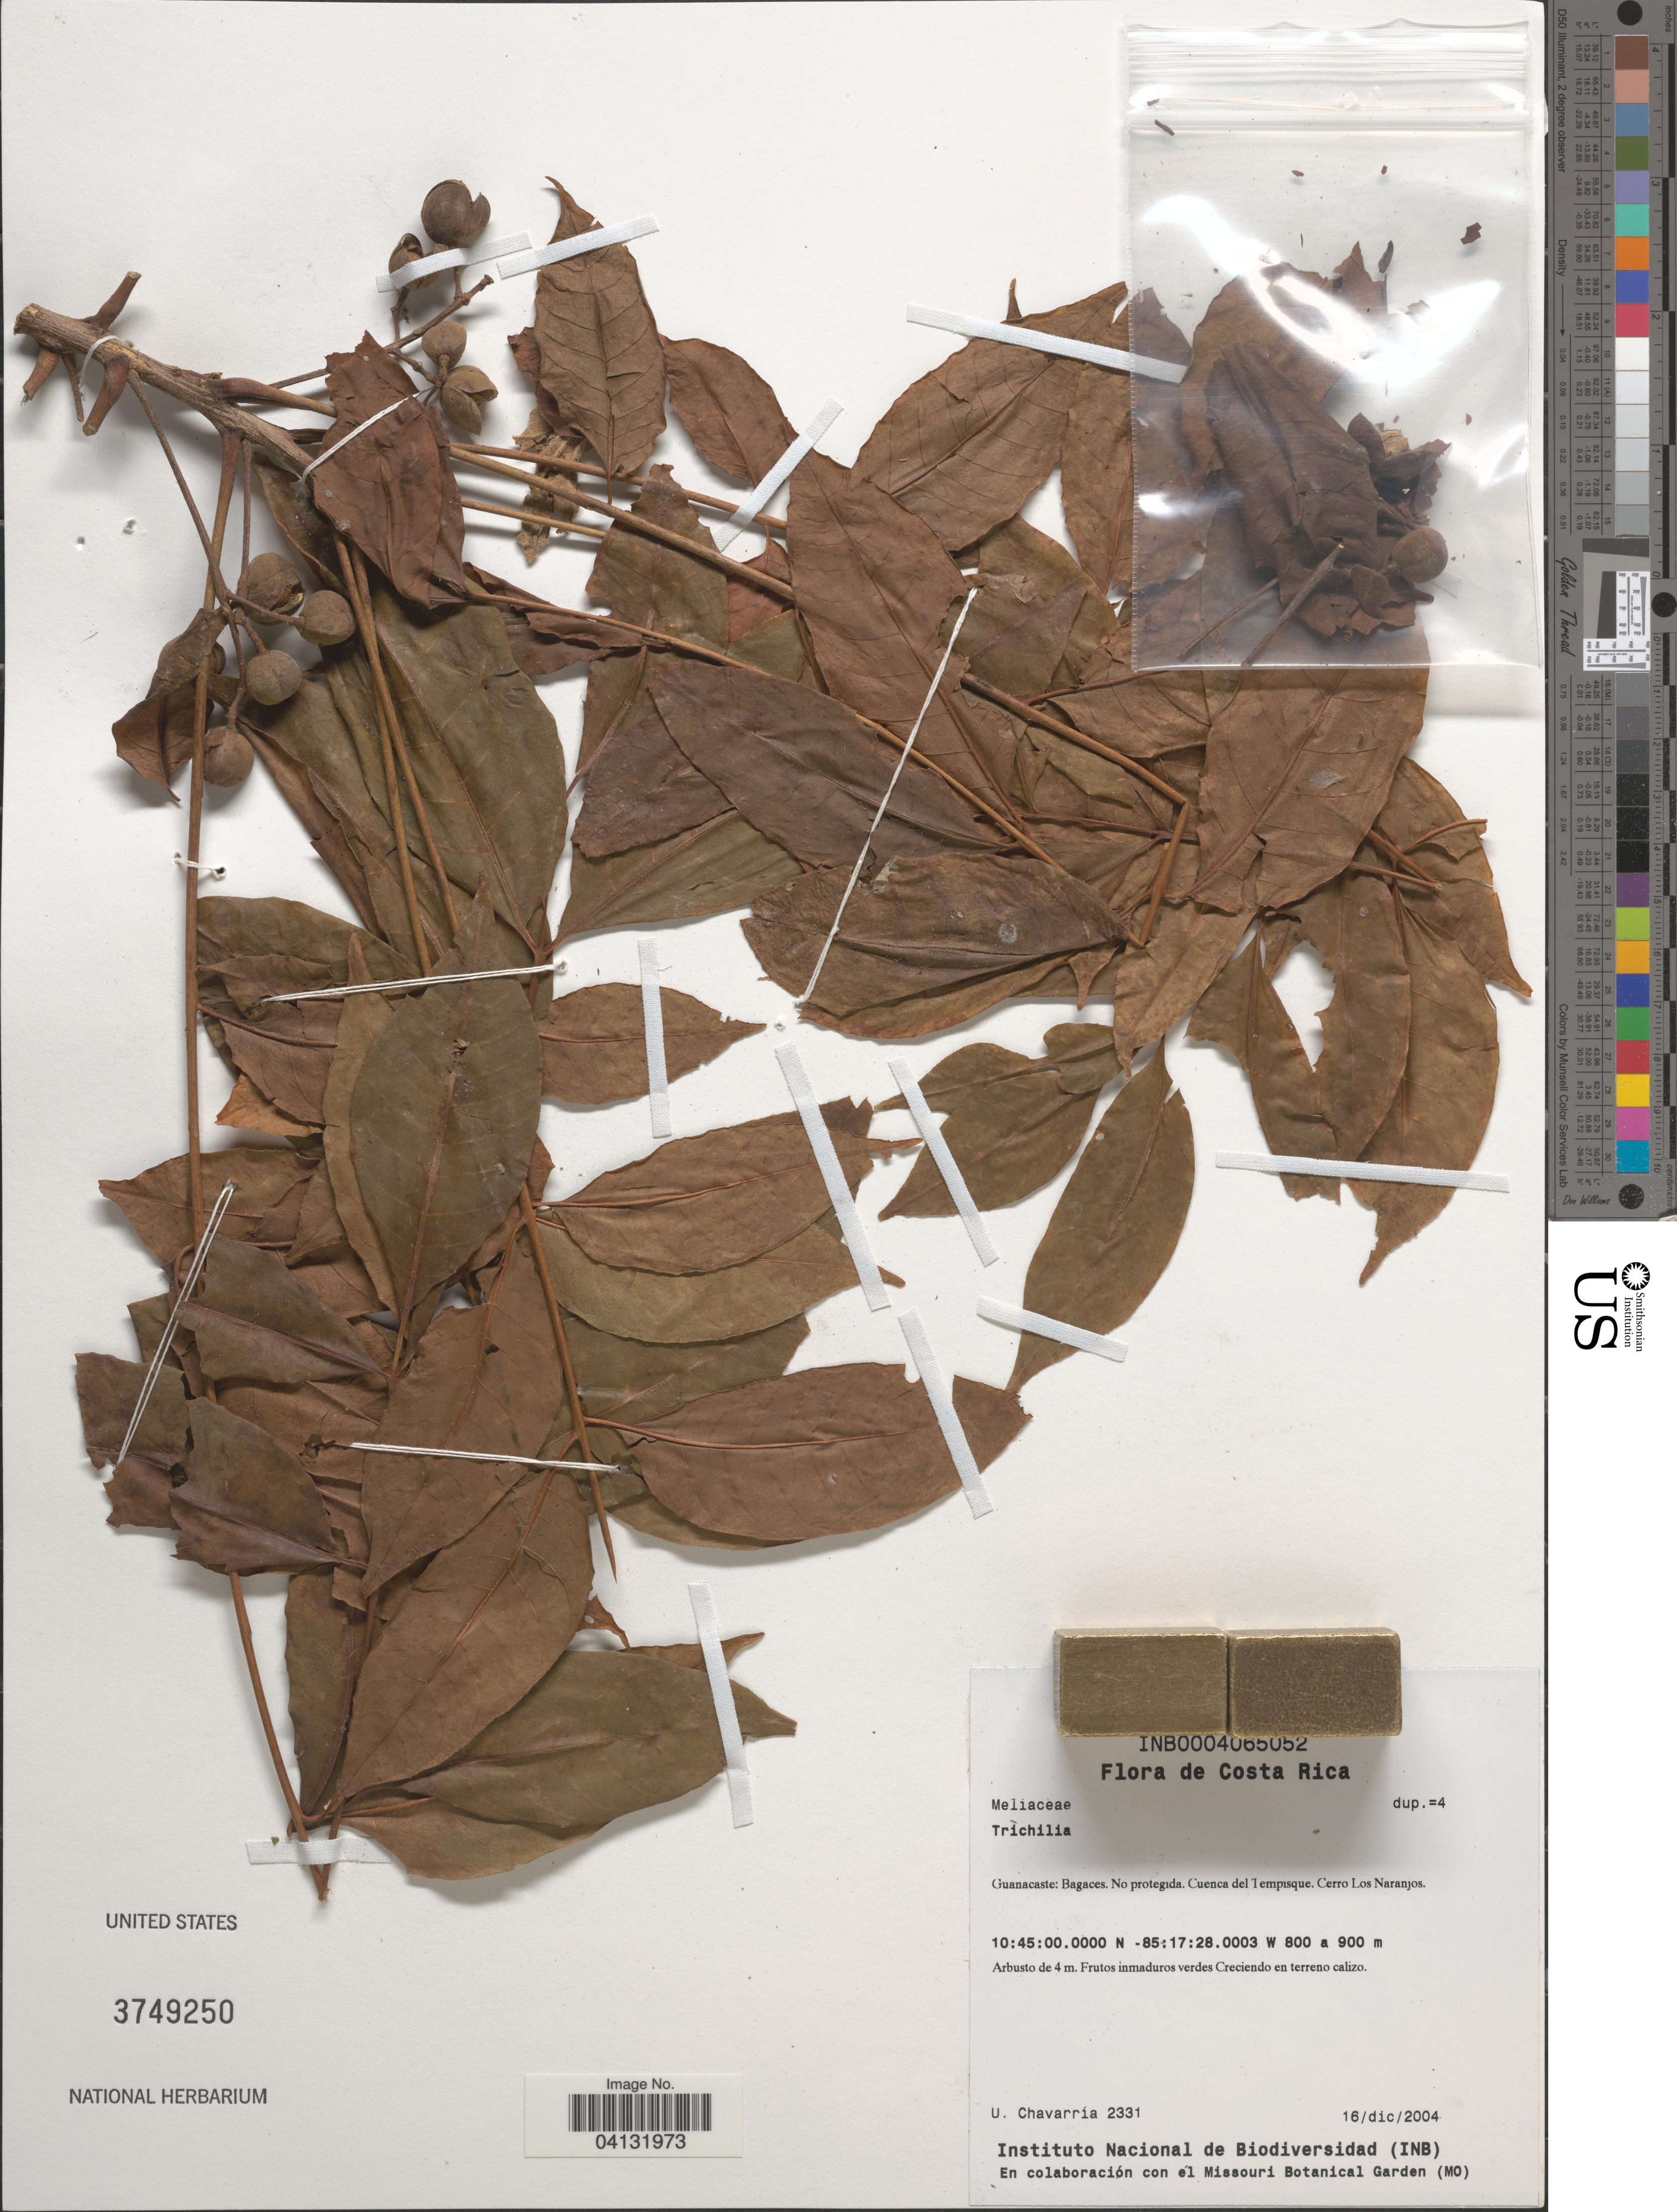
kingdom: Plantae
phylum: Tracheophyta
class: Magnoliopsida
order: Sapindales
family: Meliaceae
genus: Trichilia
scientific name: Trichilia sp.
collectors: U. Chavarría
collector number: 2331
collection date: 2004-12-16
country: Costa Rica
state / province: Guanacaste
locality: Bagaces. No protegida. Cuenca del Tempisque. Cerro Los Naranjos.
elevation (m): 800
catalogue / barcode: US 3749250